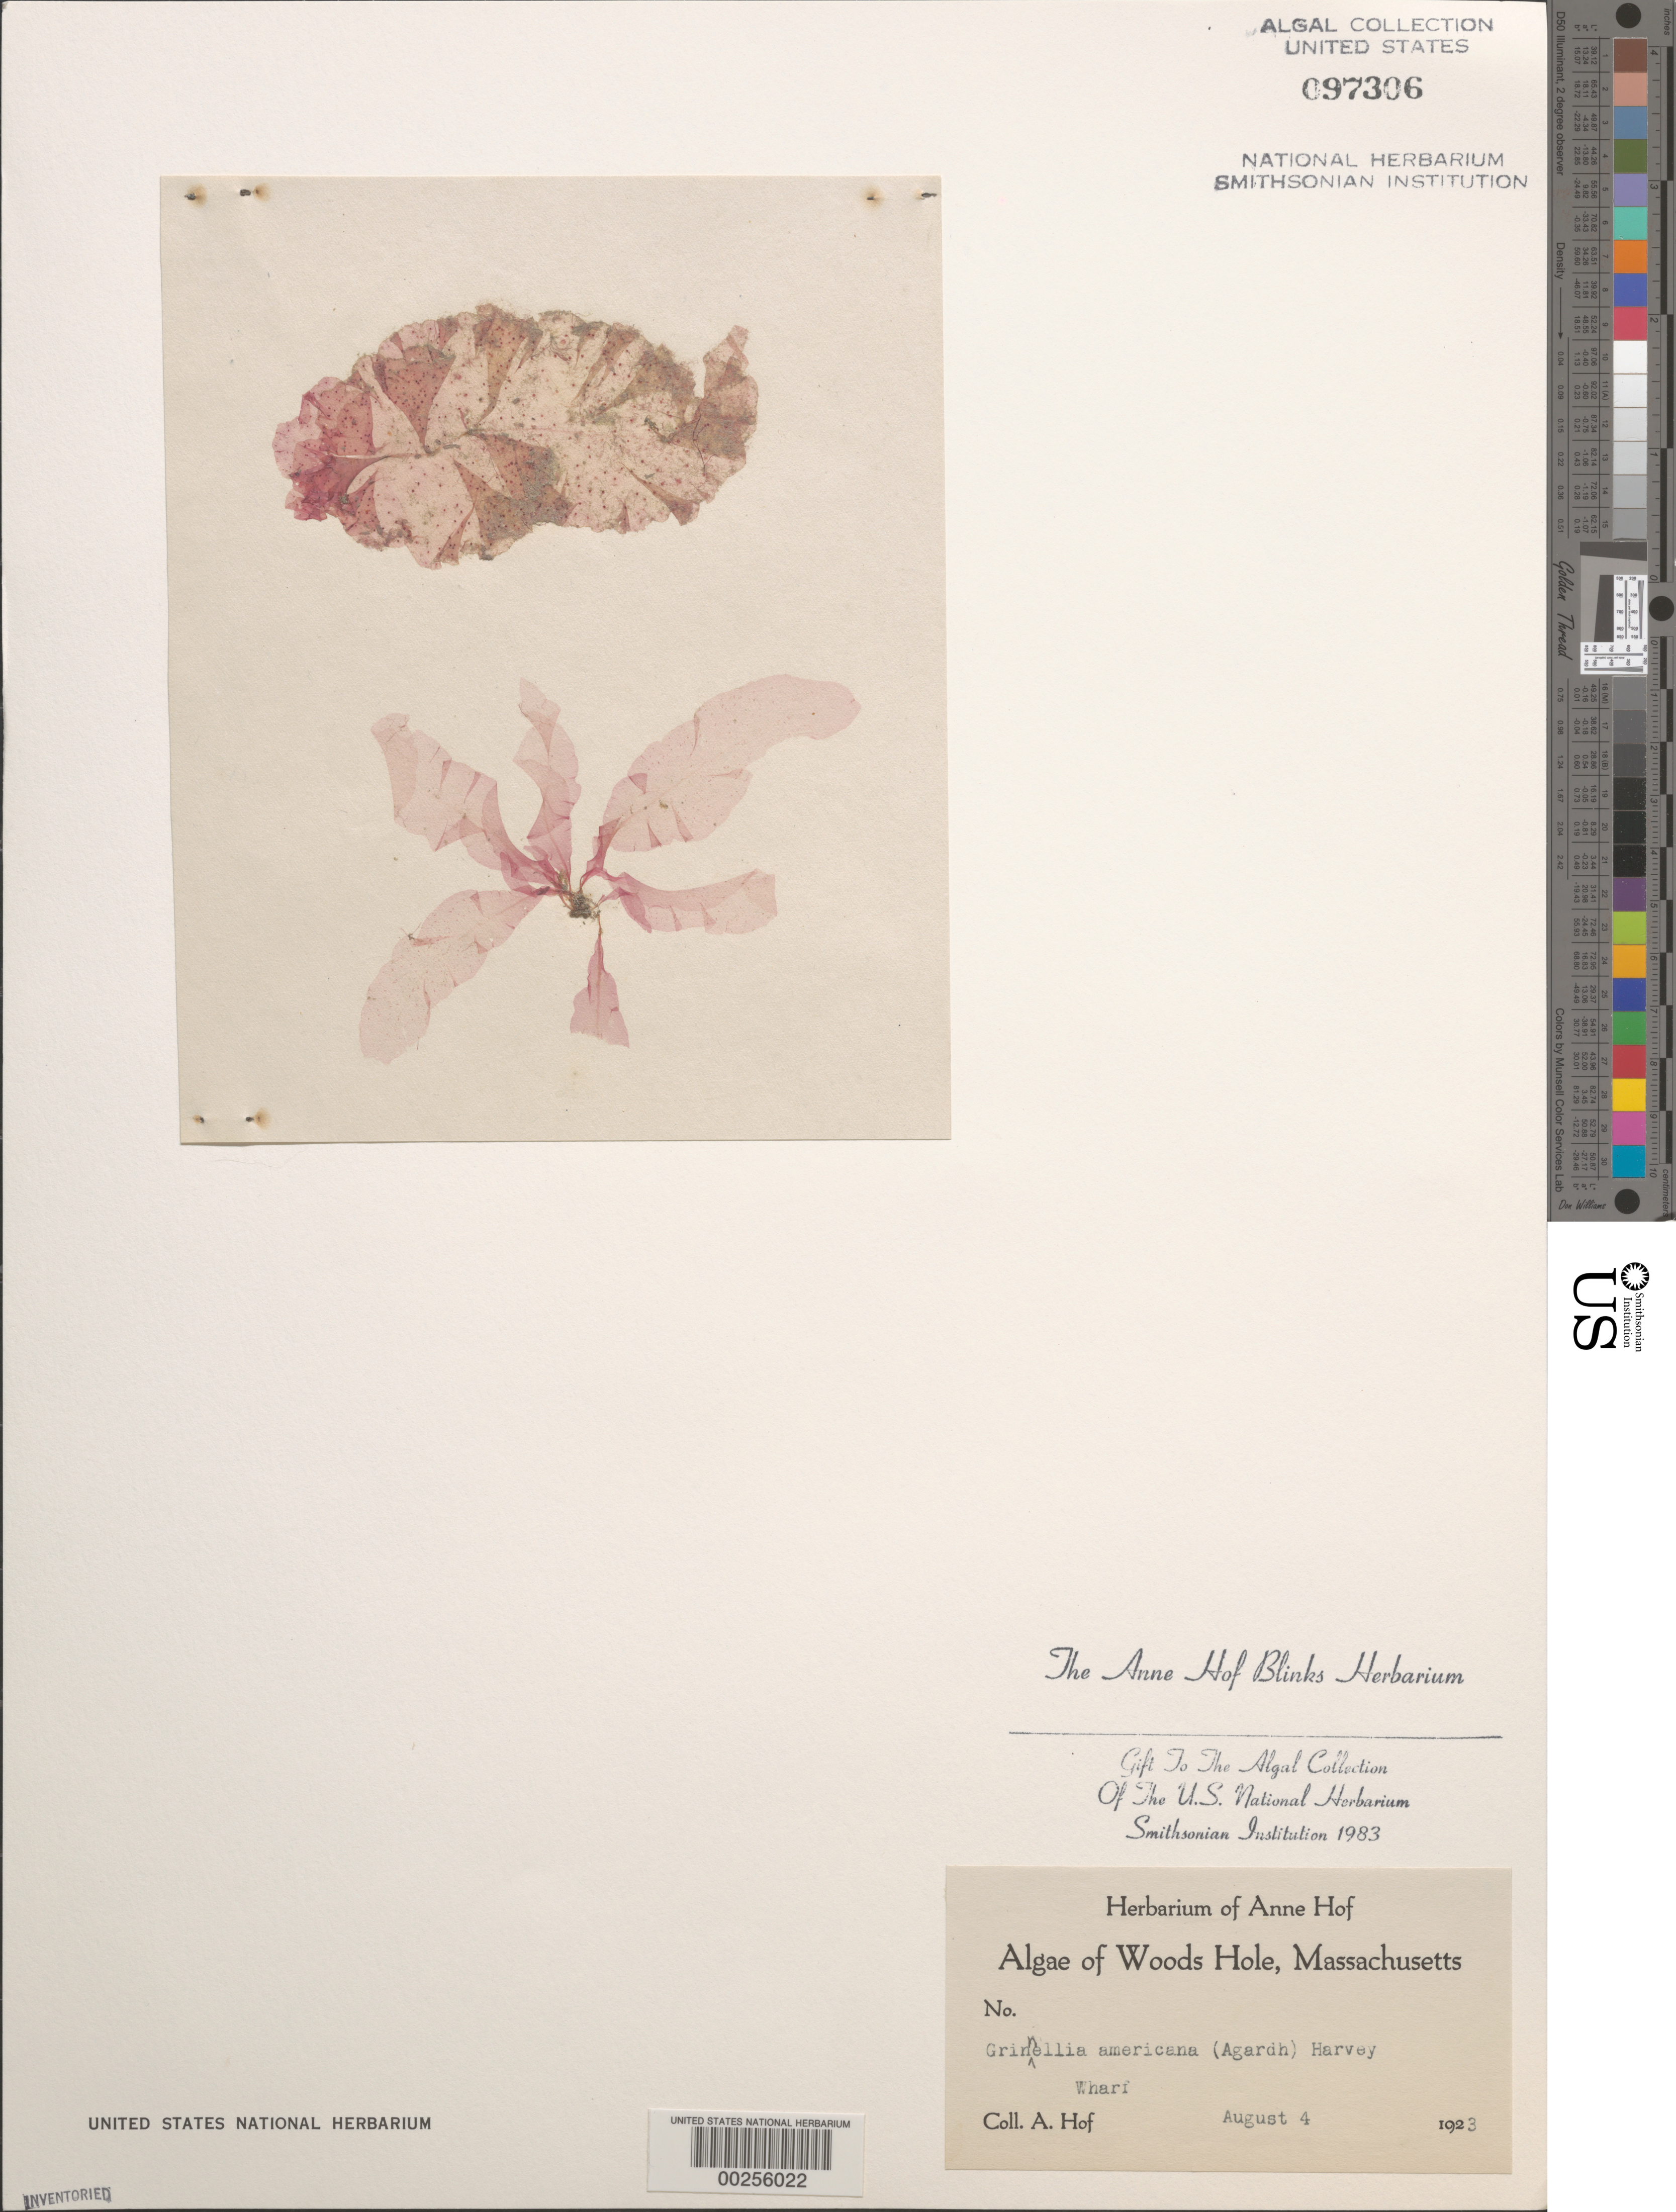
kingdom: Plantae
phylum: Rhodophyta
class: Florideophyceae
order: Ceramiales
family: Delesseriaceae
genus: Grinnellia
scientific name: Grinnellia americana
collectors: A. Blinks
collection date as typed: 04 Aug 1923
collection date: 1923-08-04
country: United States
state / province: Massachusetts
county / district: Barnstable County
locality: Woods Hole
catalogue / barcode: US 97306